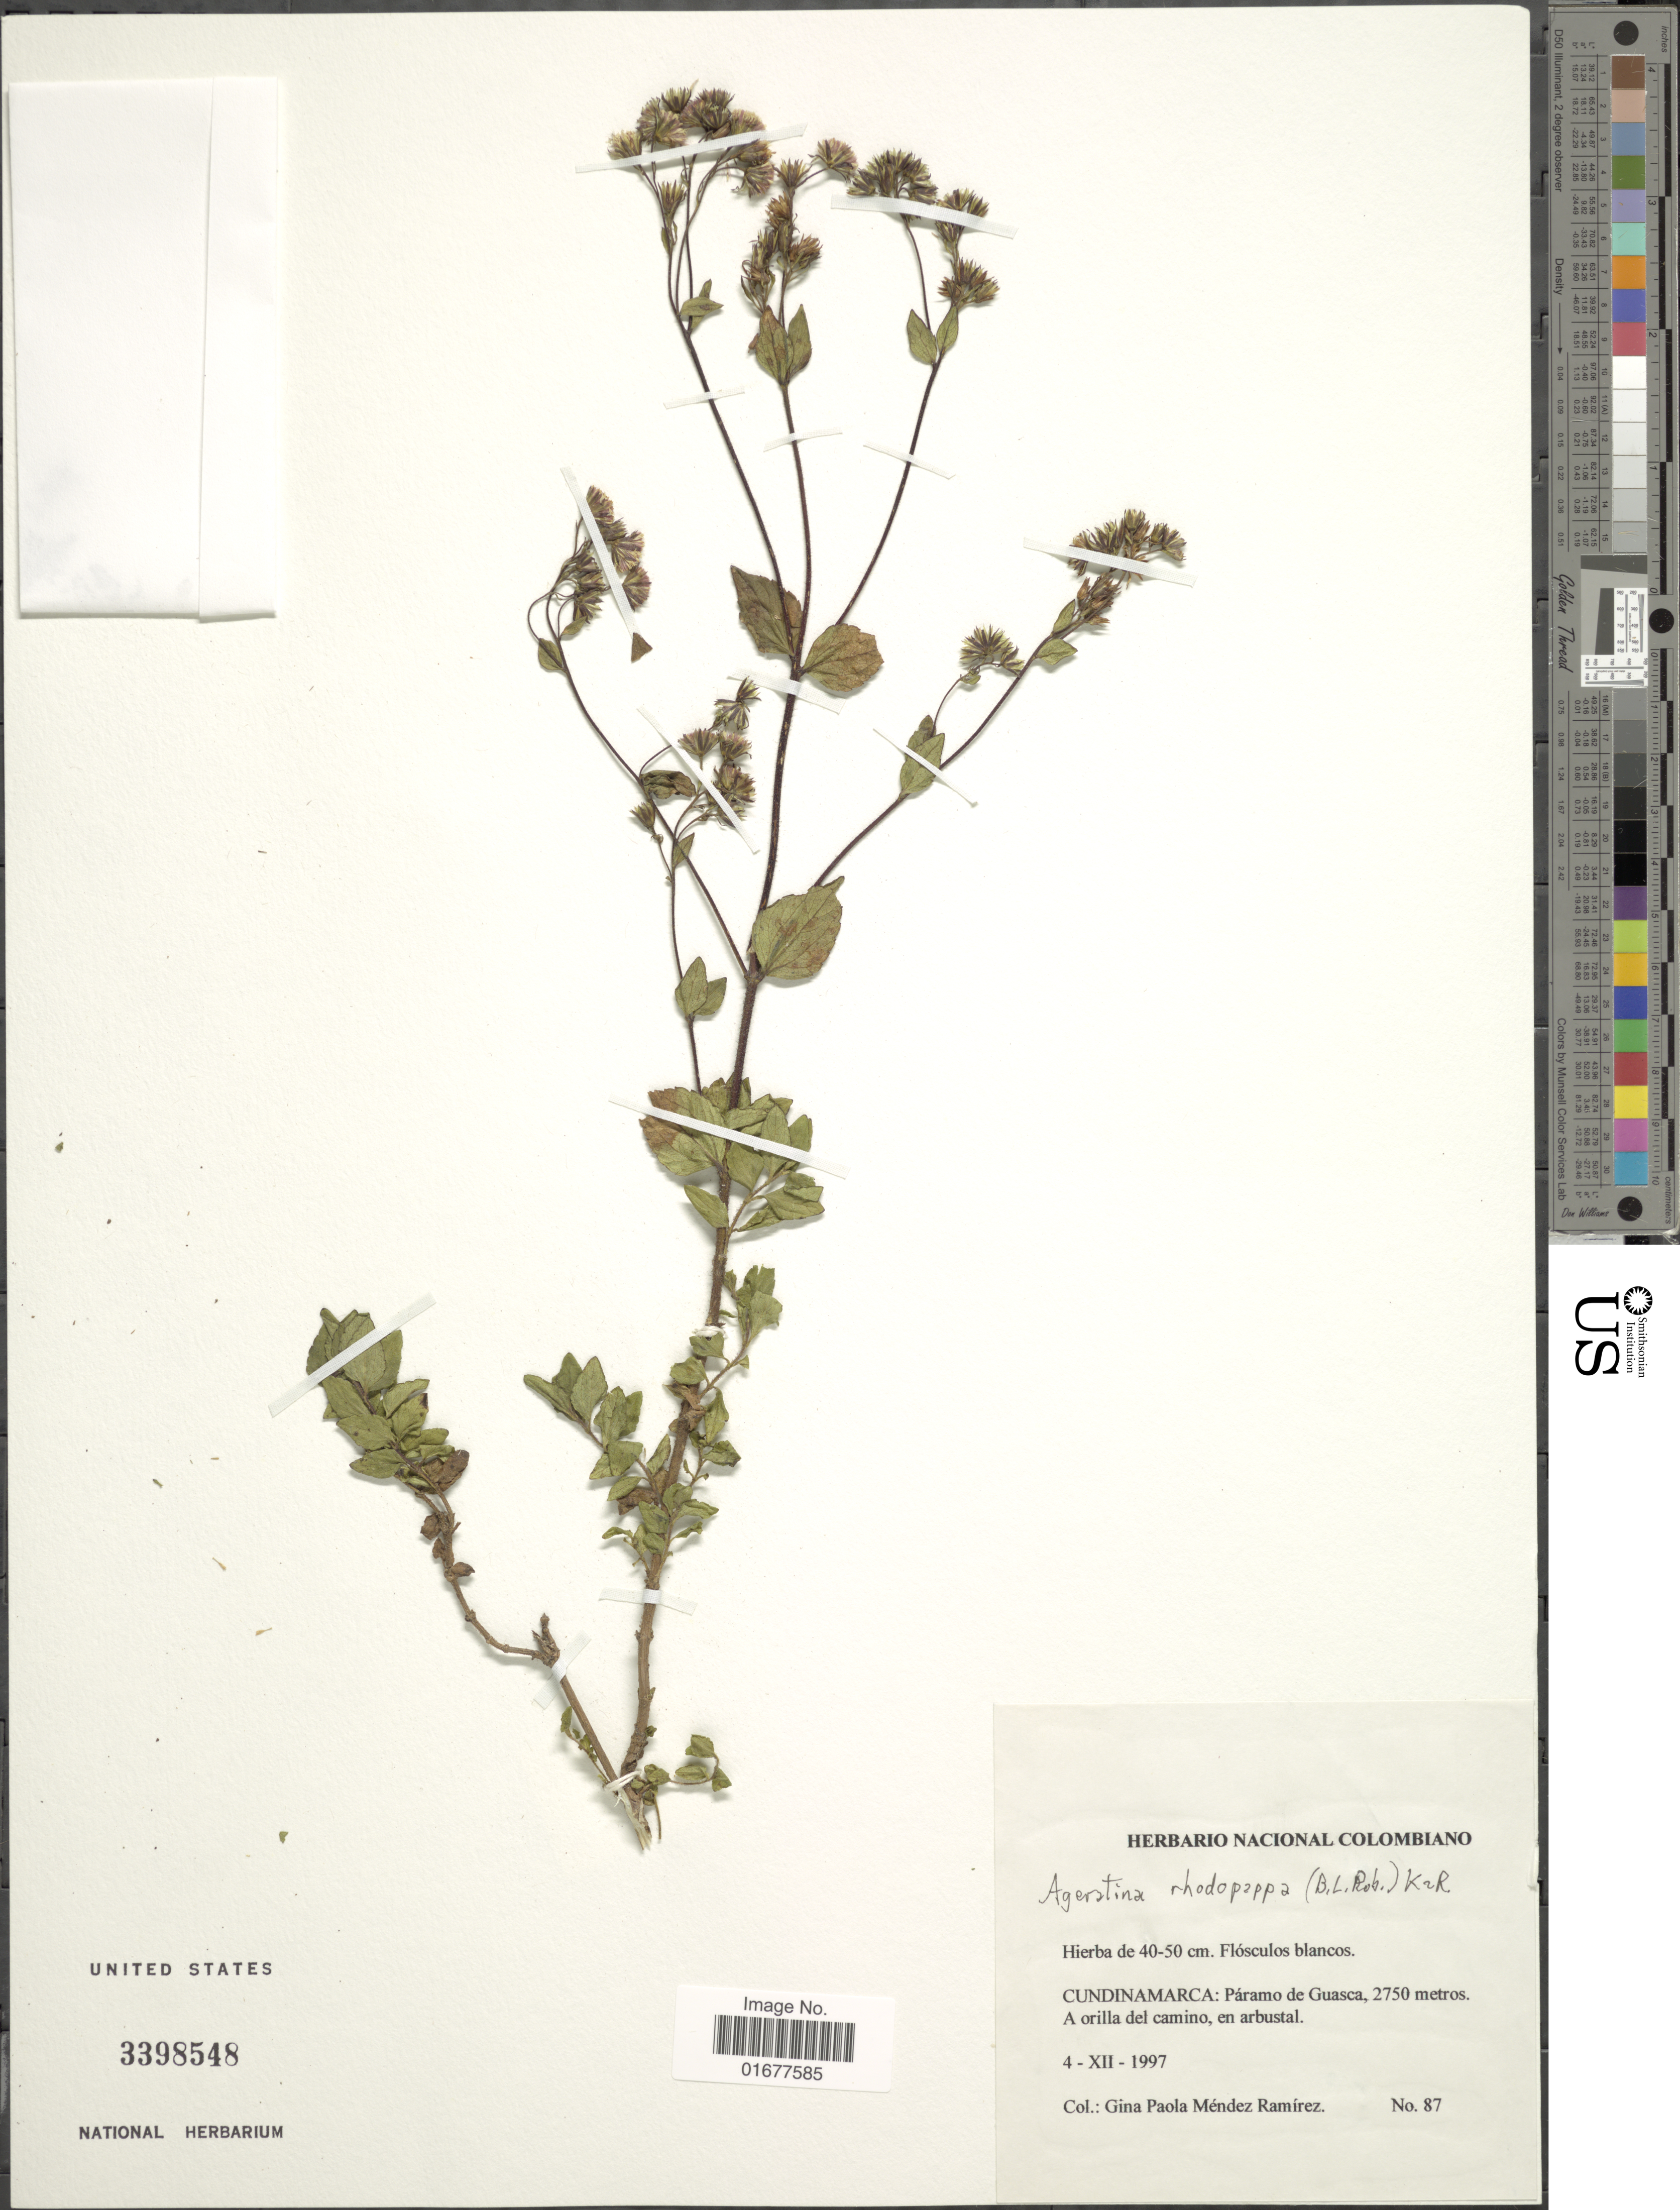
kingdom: Plantae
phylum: Tracheophyta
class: Magnoliopsida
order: Asterales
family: Asteraceae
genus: Ageratina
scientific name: Ageratina rhodopappa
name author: (B.L. Rob.) R.M. King & H. Rob.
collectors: Ramírez, G.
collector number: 87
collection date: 1997-12-04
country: Colombia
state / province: Cundinamarca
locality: Paramo de Guasca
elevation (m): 2750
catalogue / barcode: US 3398548